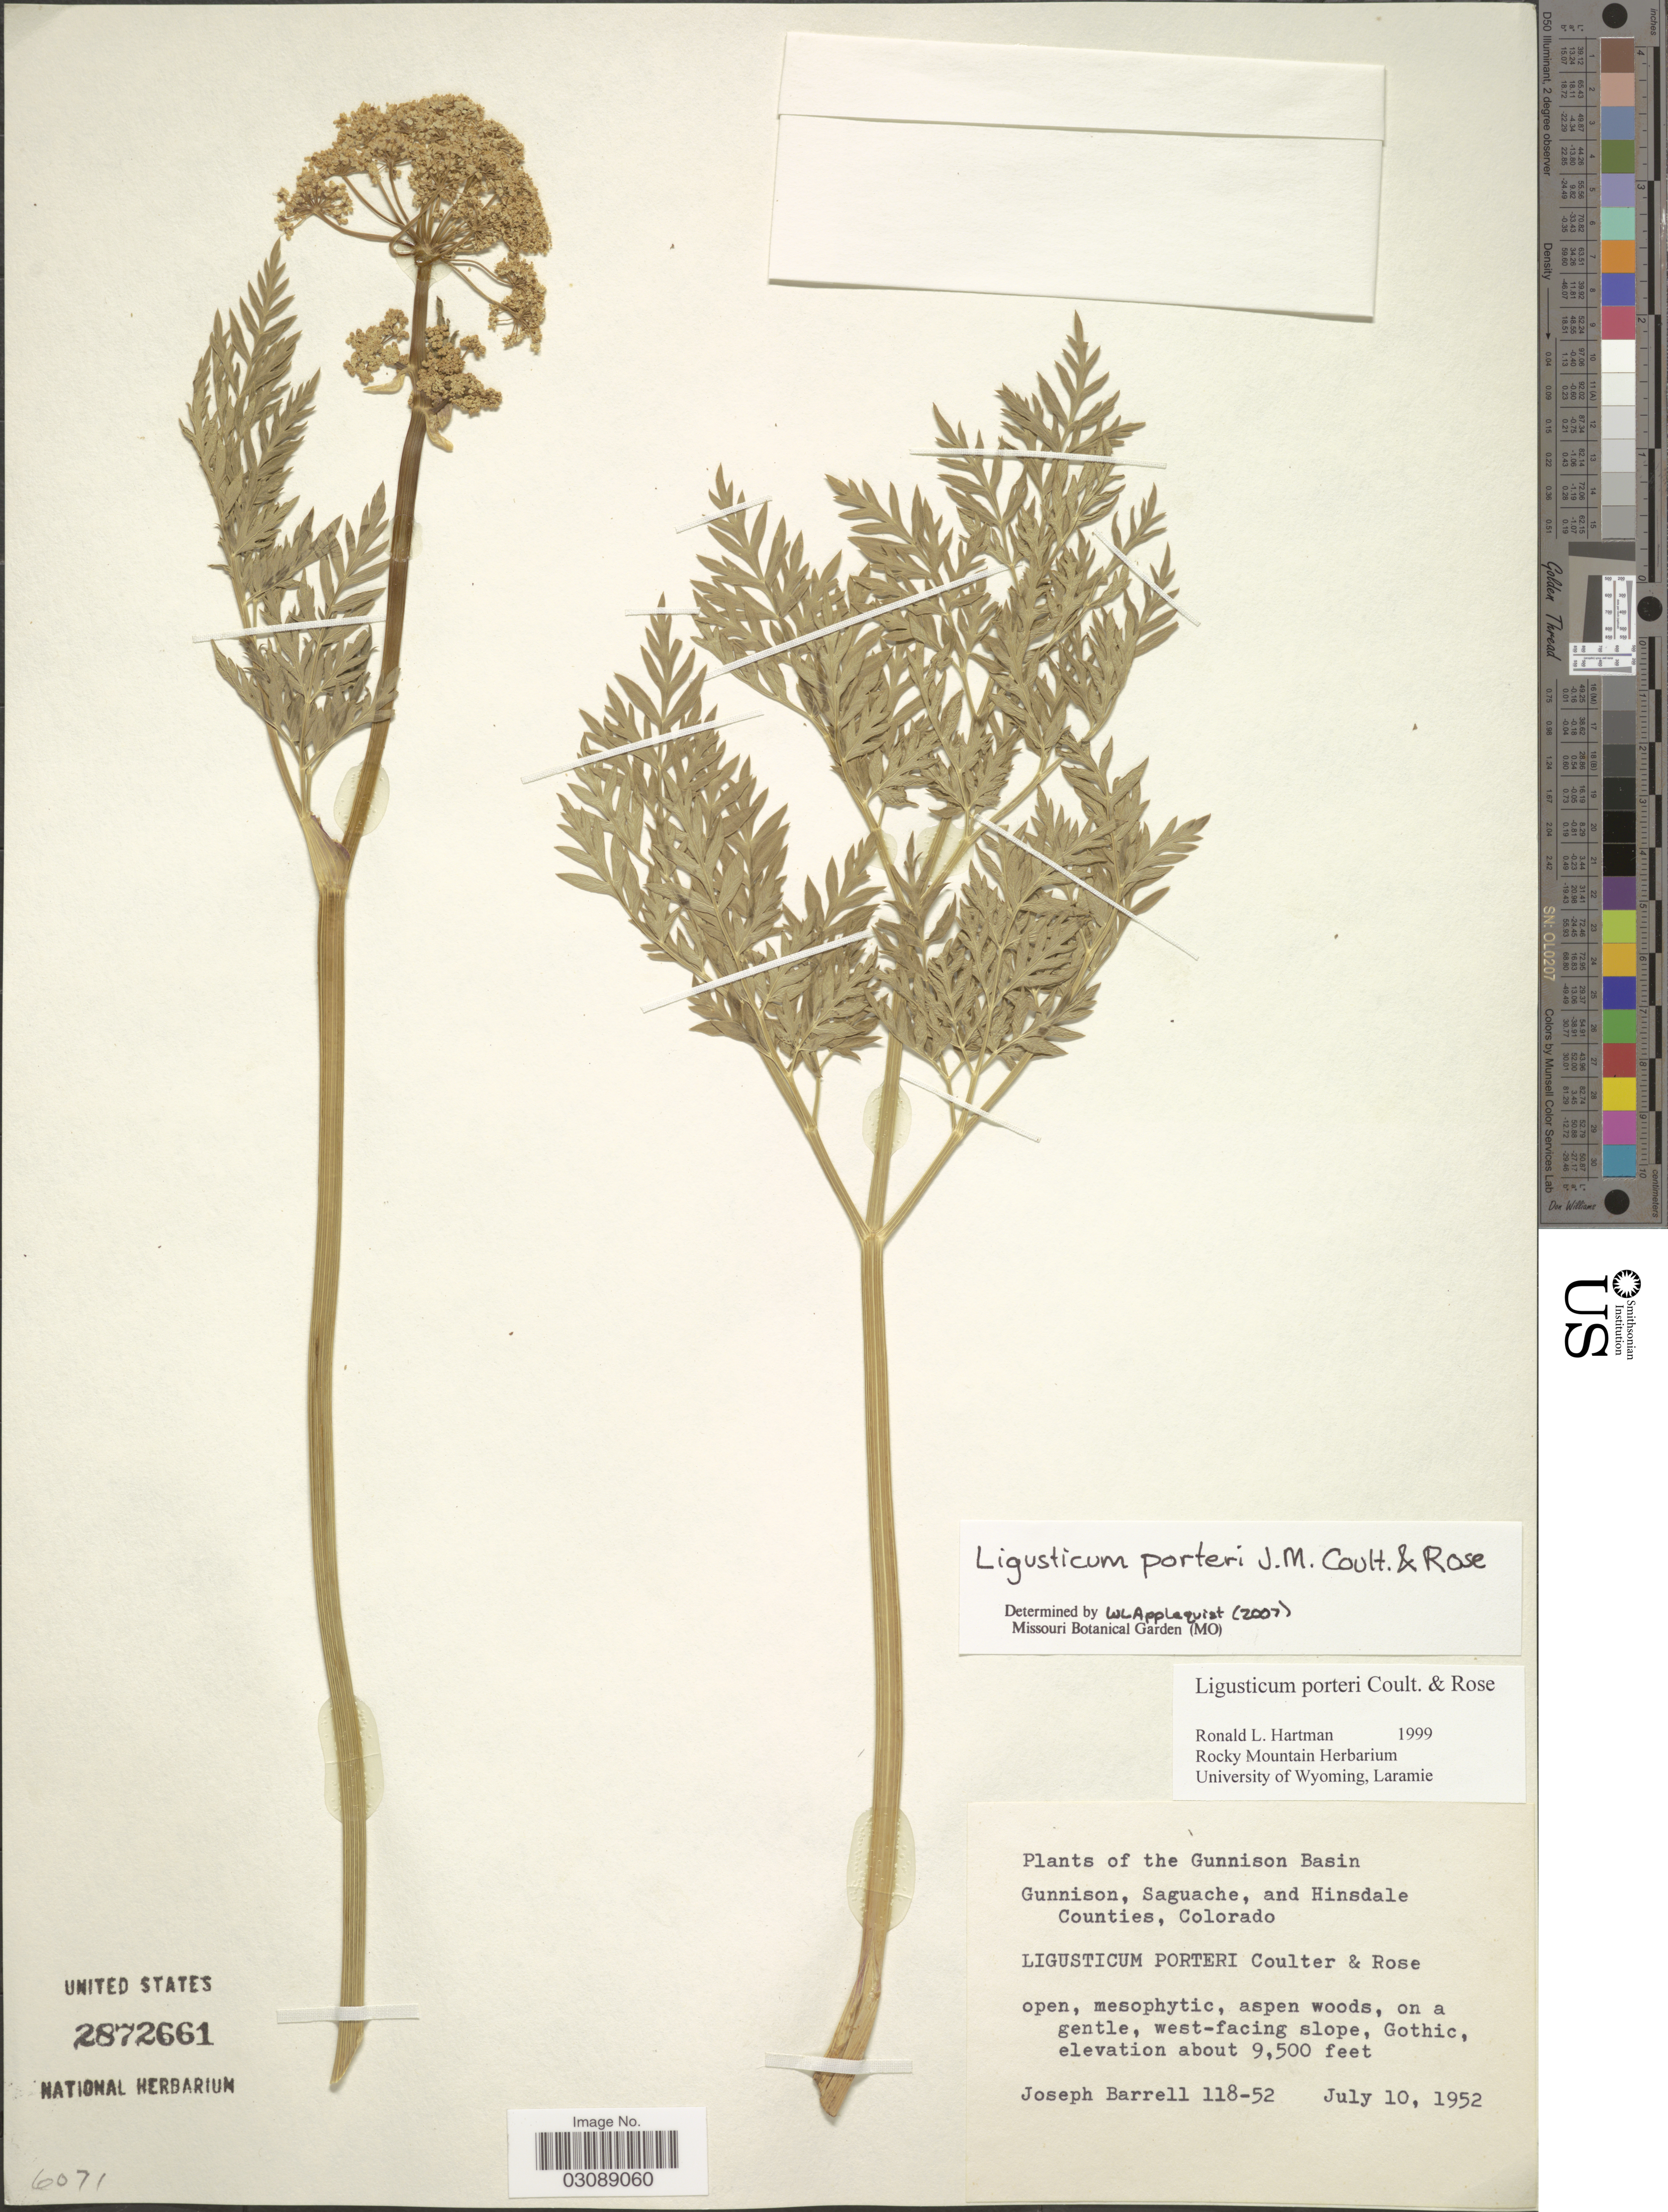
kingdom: Plantae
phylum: Tracheophyta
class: Magnoliopsida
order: Apiales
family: Apiaceae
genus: Ligusticum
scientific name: Ligusticum porteri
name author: J.M. Coult. & Rose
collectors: J. Barrell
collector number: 118-52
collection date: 1952-07-10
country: United States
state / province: Colorado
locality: The Gunnison Basin, Gunnison, Saguache, and Hinsdale Counties, west-facing, Gothic.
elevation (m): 2896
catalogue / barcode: US 2872661